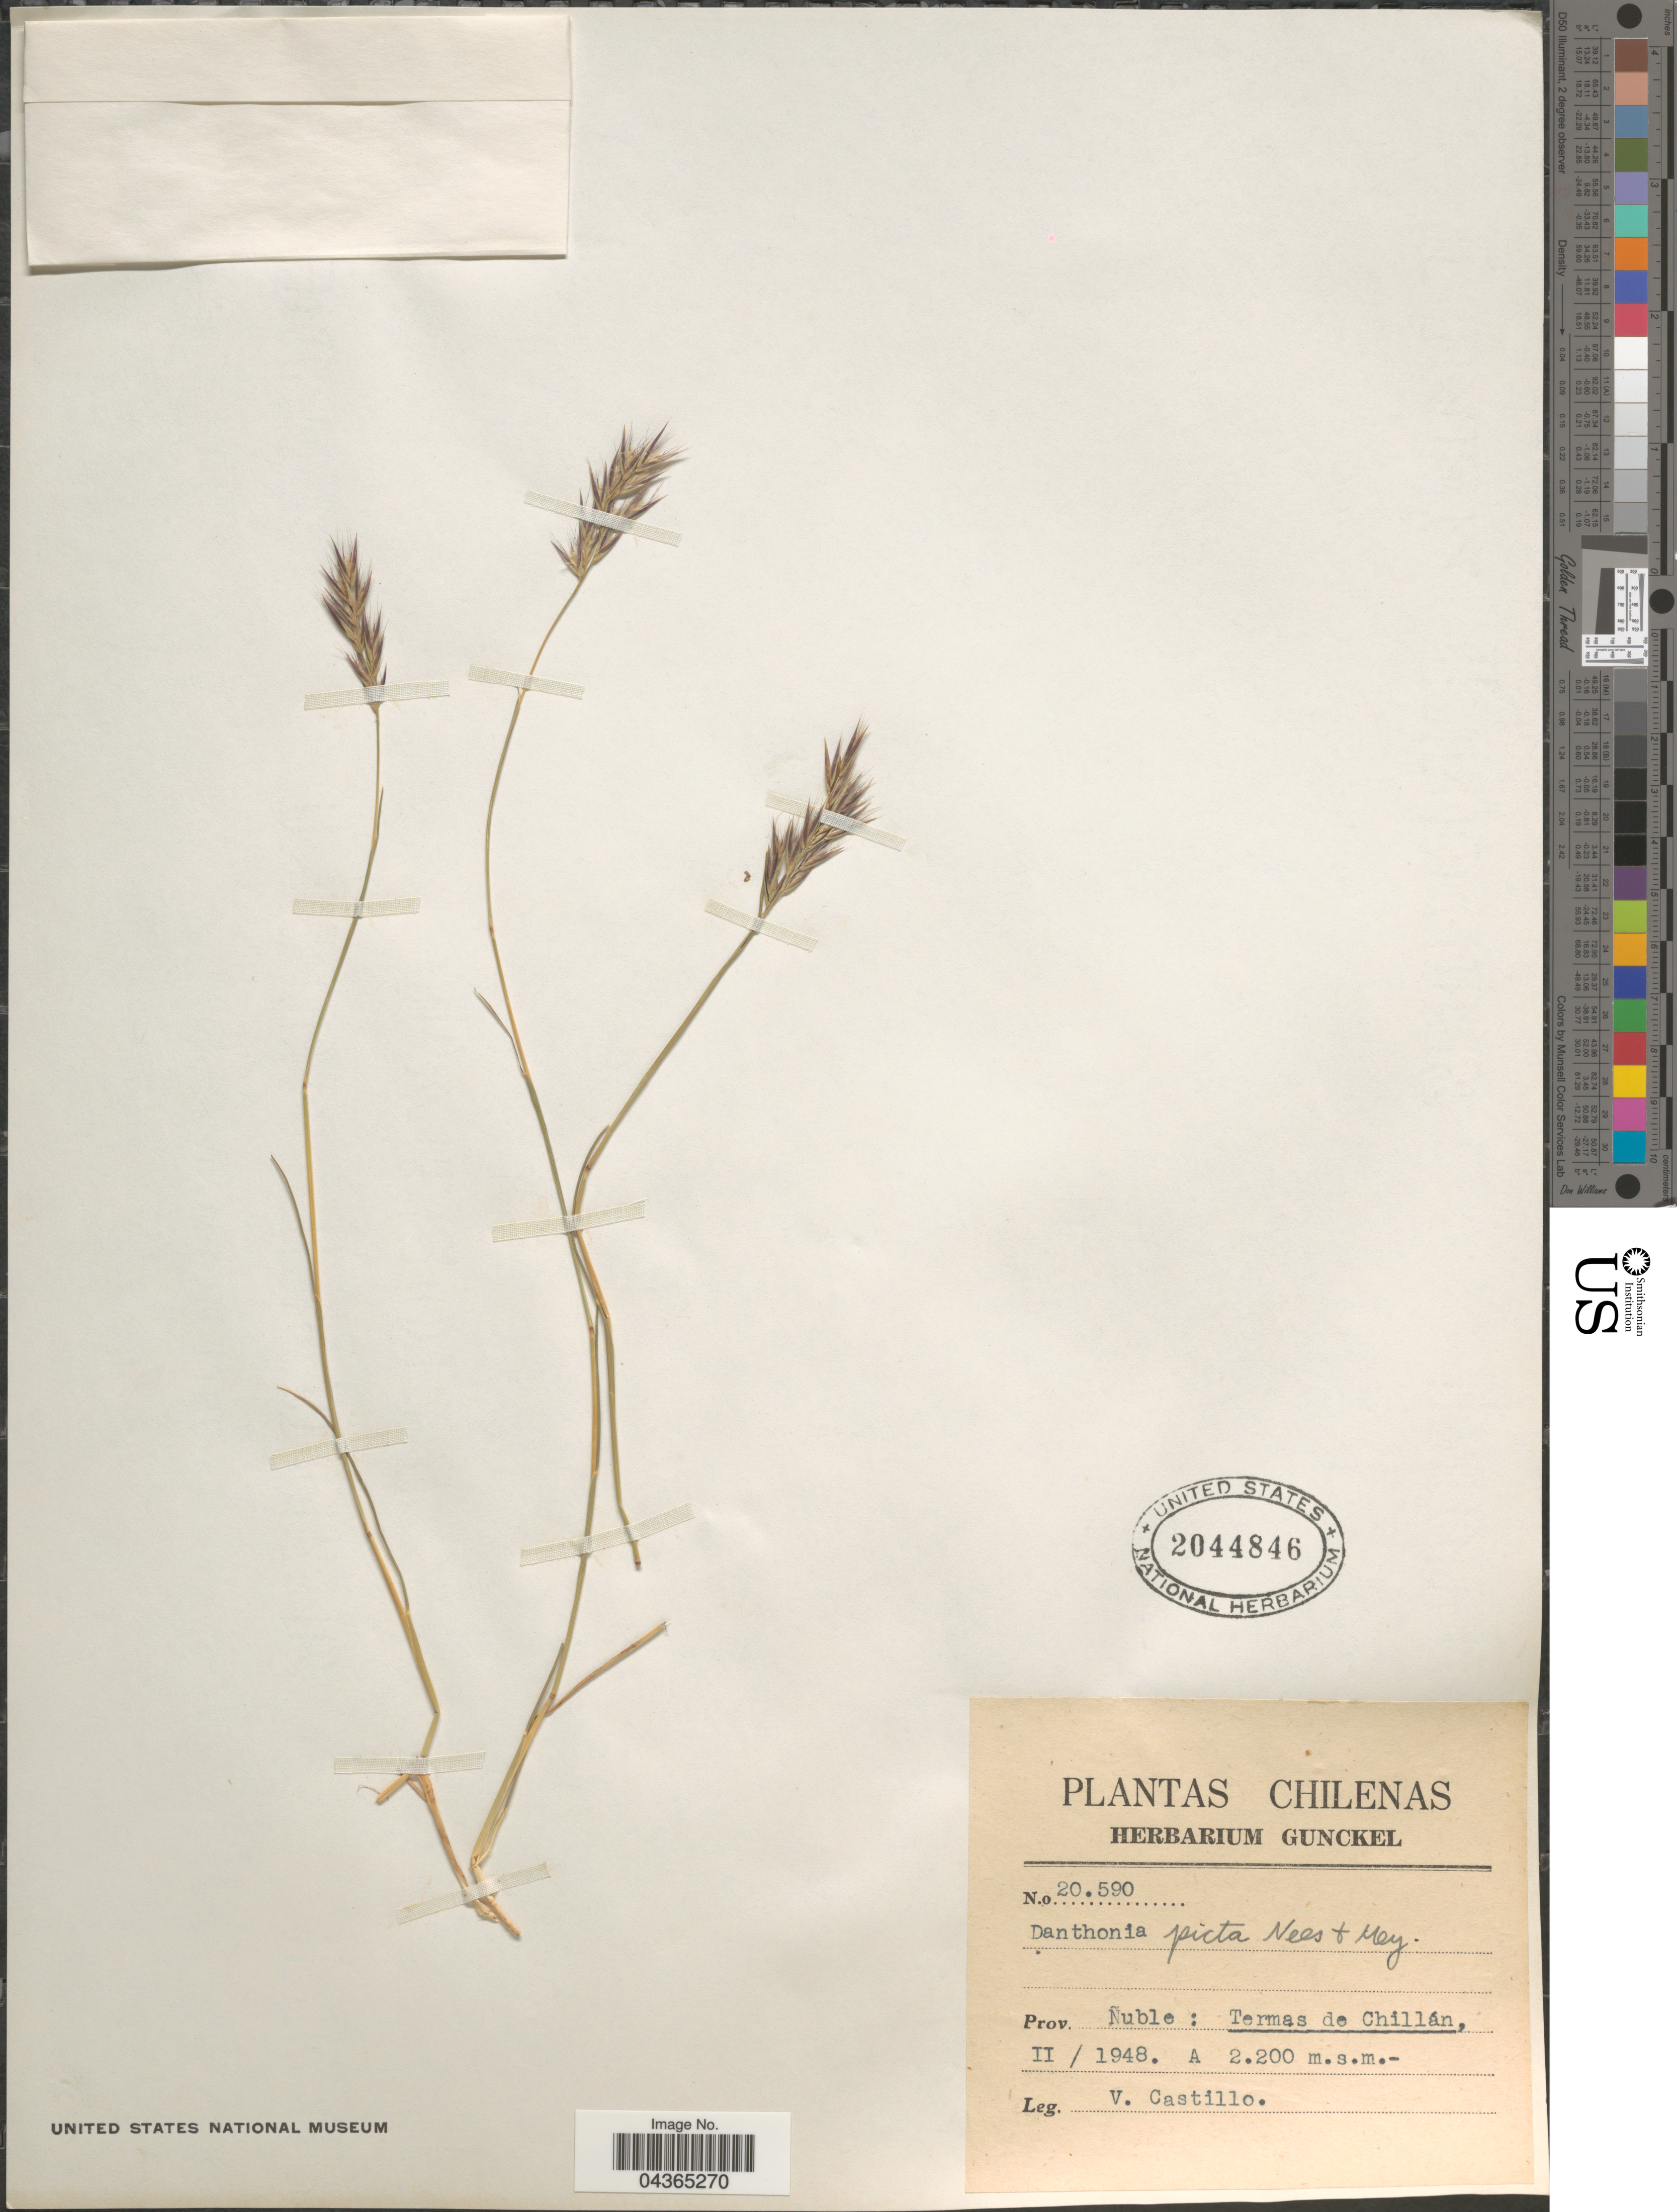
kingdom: Plantae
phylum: Tracheophyta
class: Liliopsida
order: Poales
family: Poaceae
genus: Rytidosperma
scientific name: Rytidosperma violaceum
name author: (É. Desv.) Nicora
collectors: Castillo, --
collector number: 20.590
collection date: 1948-02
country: Chile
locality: Prov. Nuble: Termas de Chillán.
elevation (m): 2200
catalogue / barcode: US 2044846